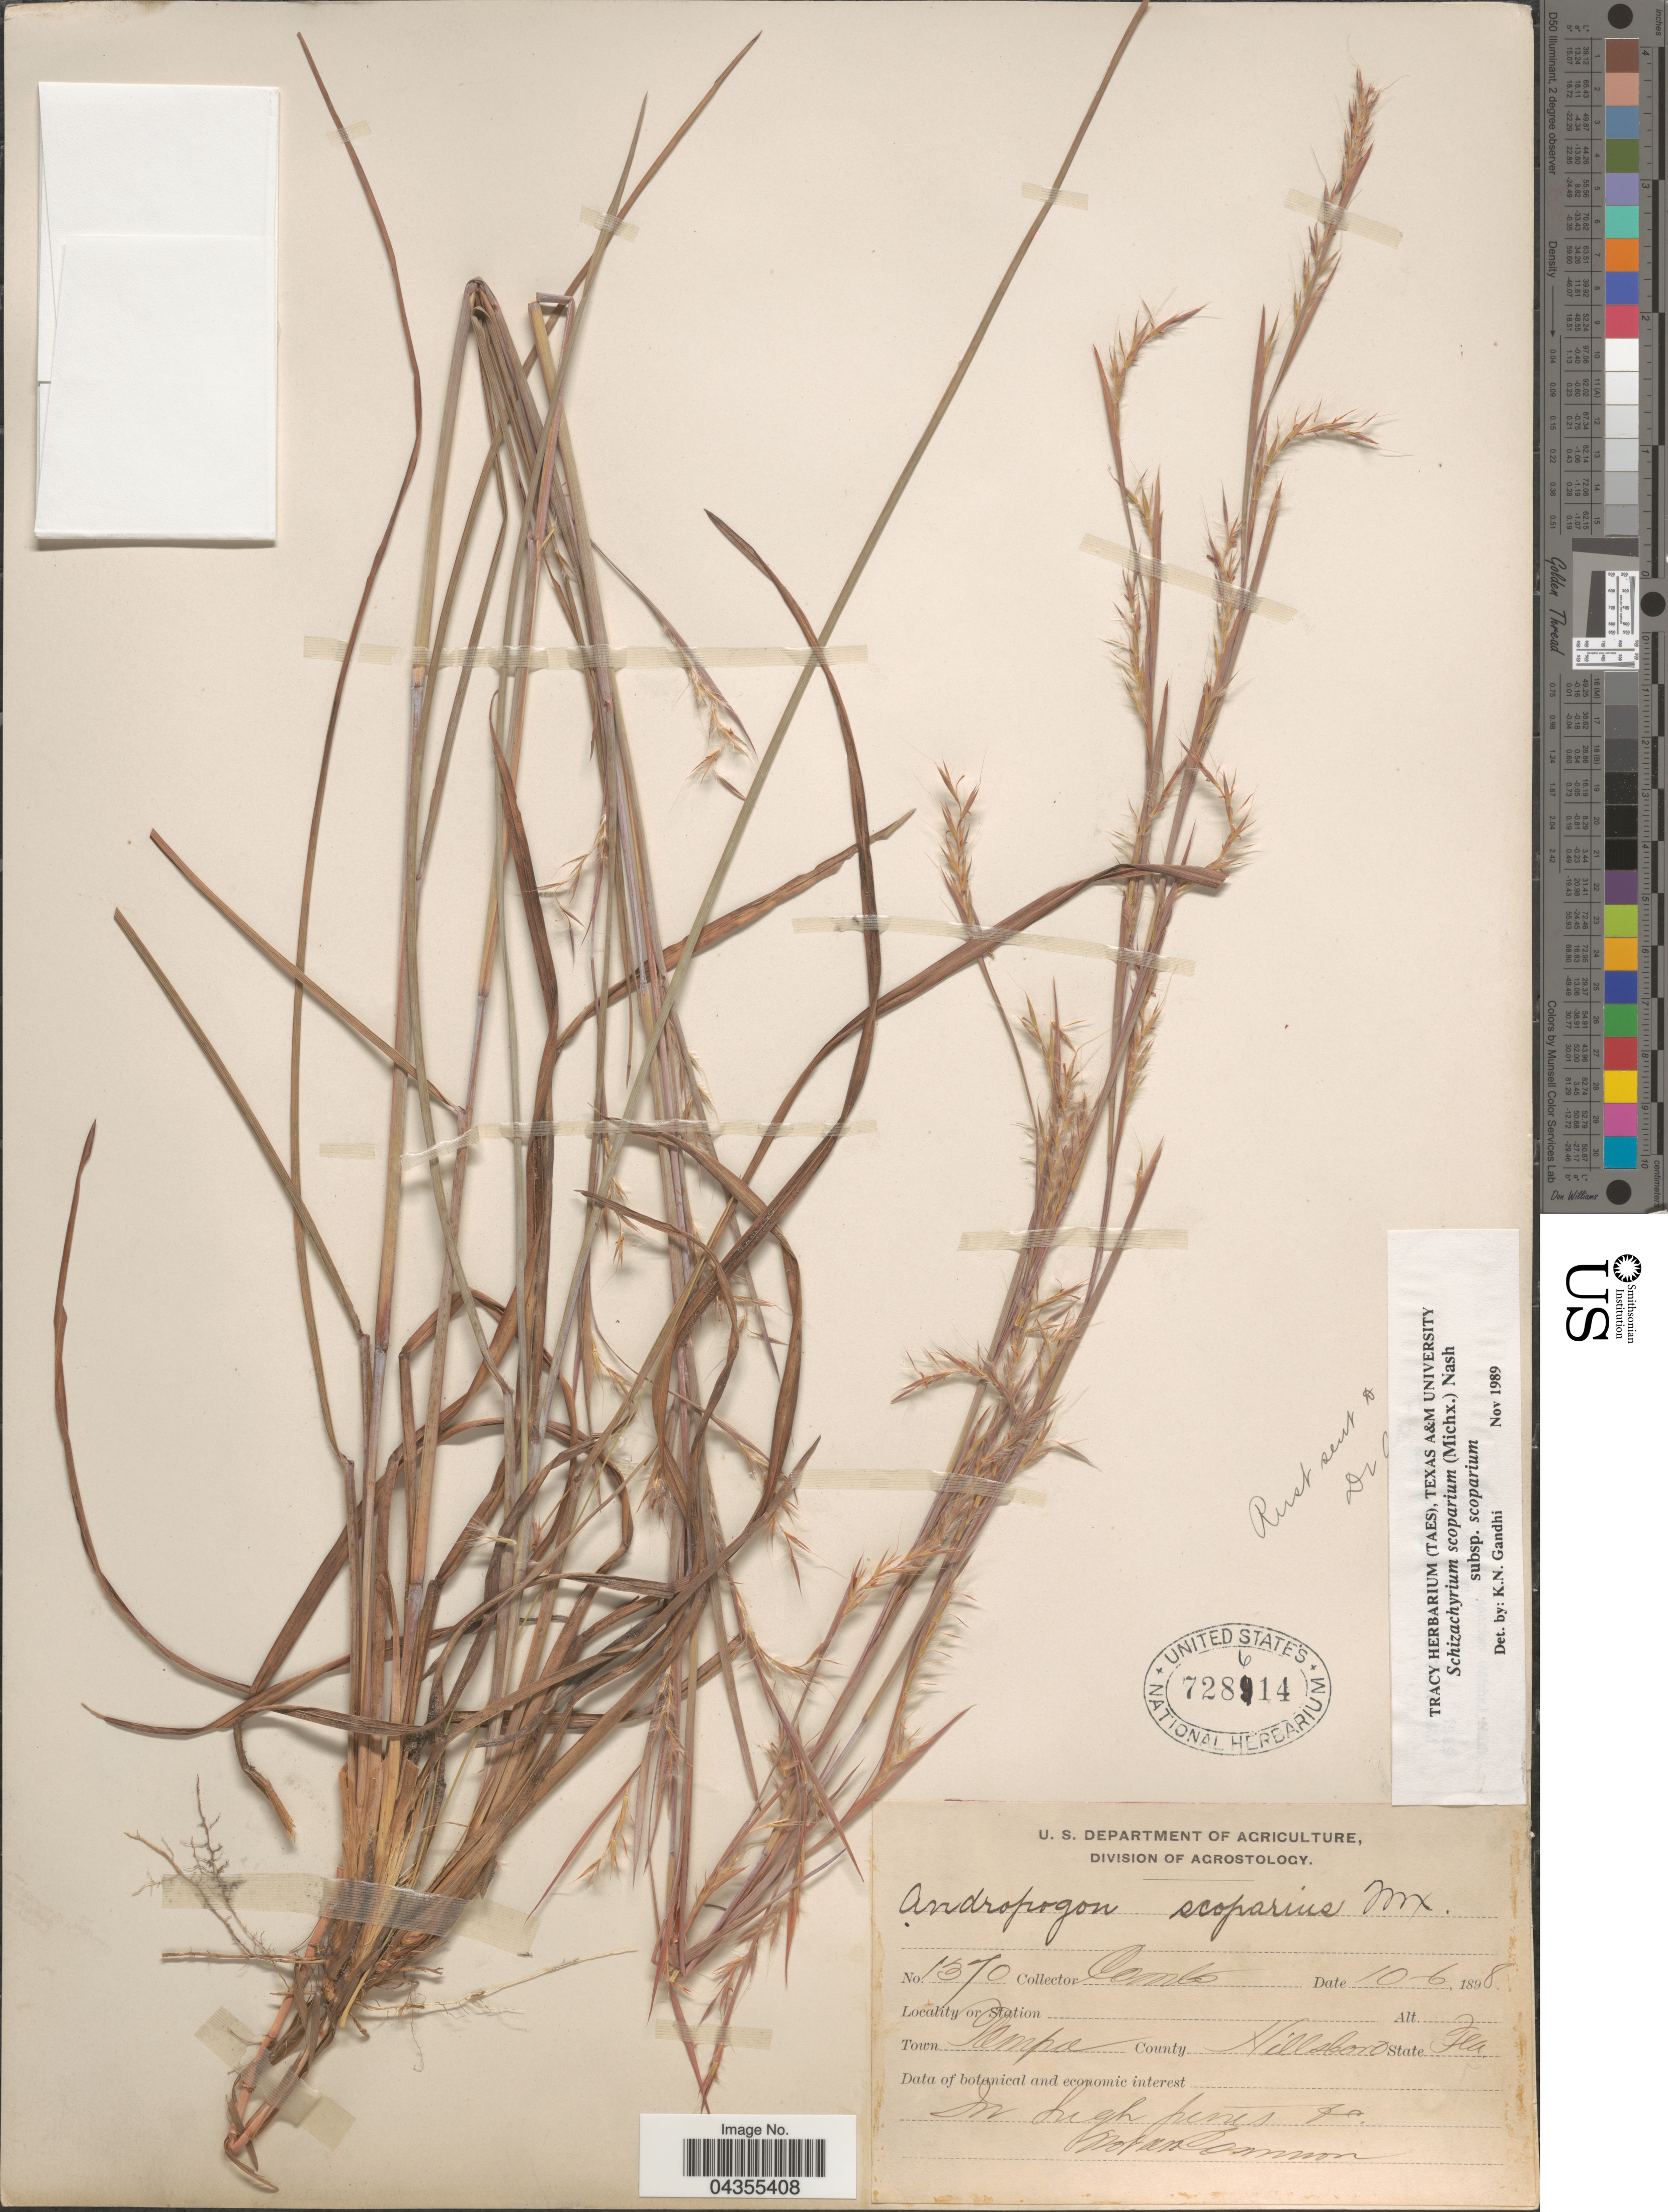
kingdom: Plantae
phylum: Tracheophyta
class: Liliopsida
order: Poales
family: Poaceae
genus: Schizachyrium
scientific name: Schizachyrium scoparium var. scoparium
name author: (Michx.) Nash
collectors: -. Combs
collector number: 1370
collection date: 1898-10-06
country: United States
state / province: Florida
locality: Town Pampa. County Hillsboro.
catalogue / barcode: US 728614